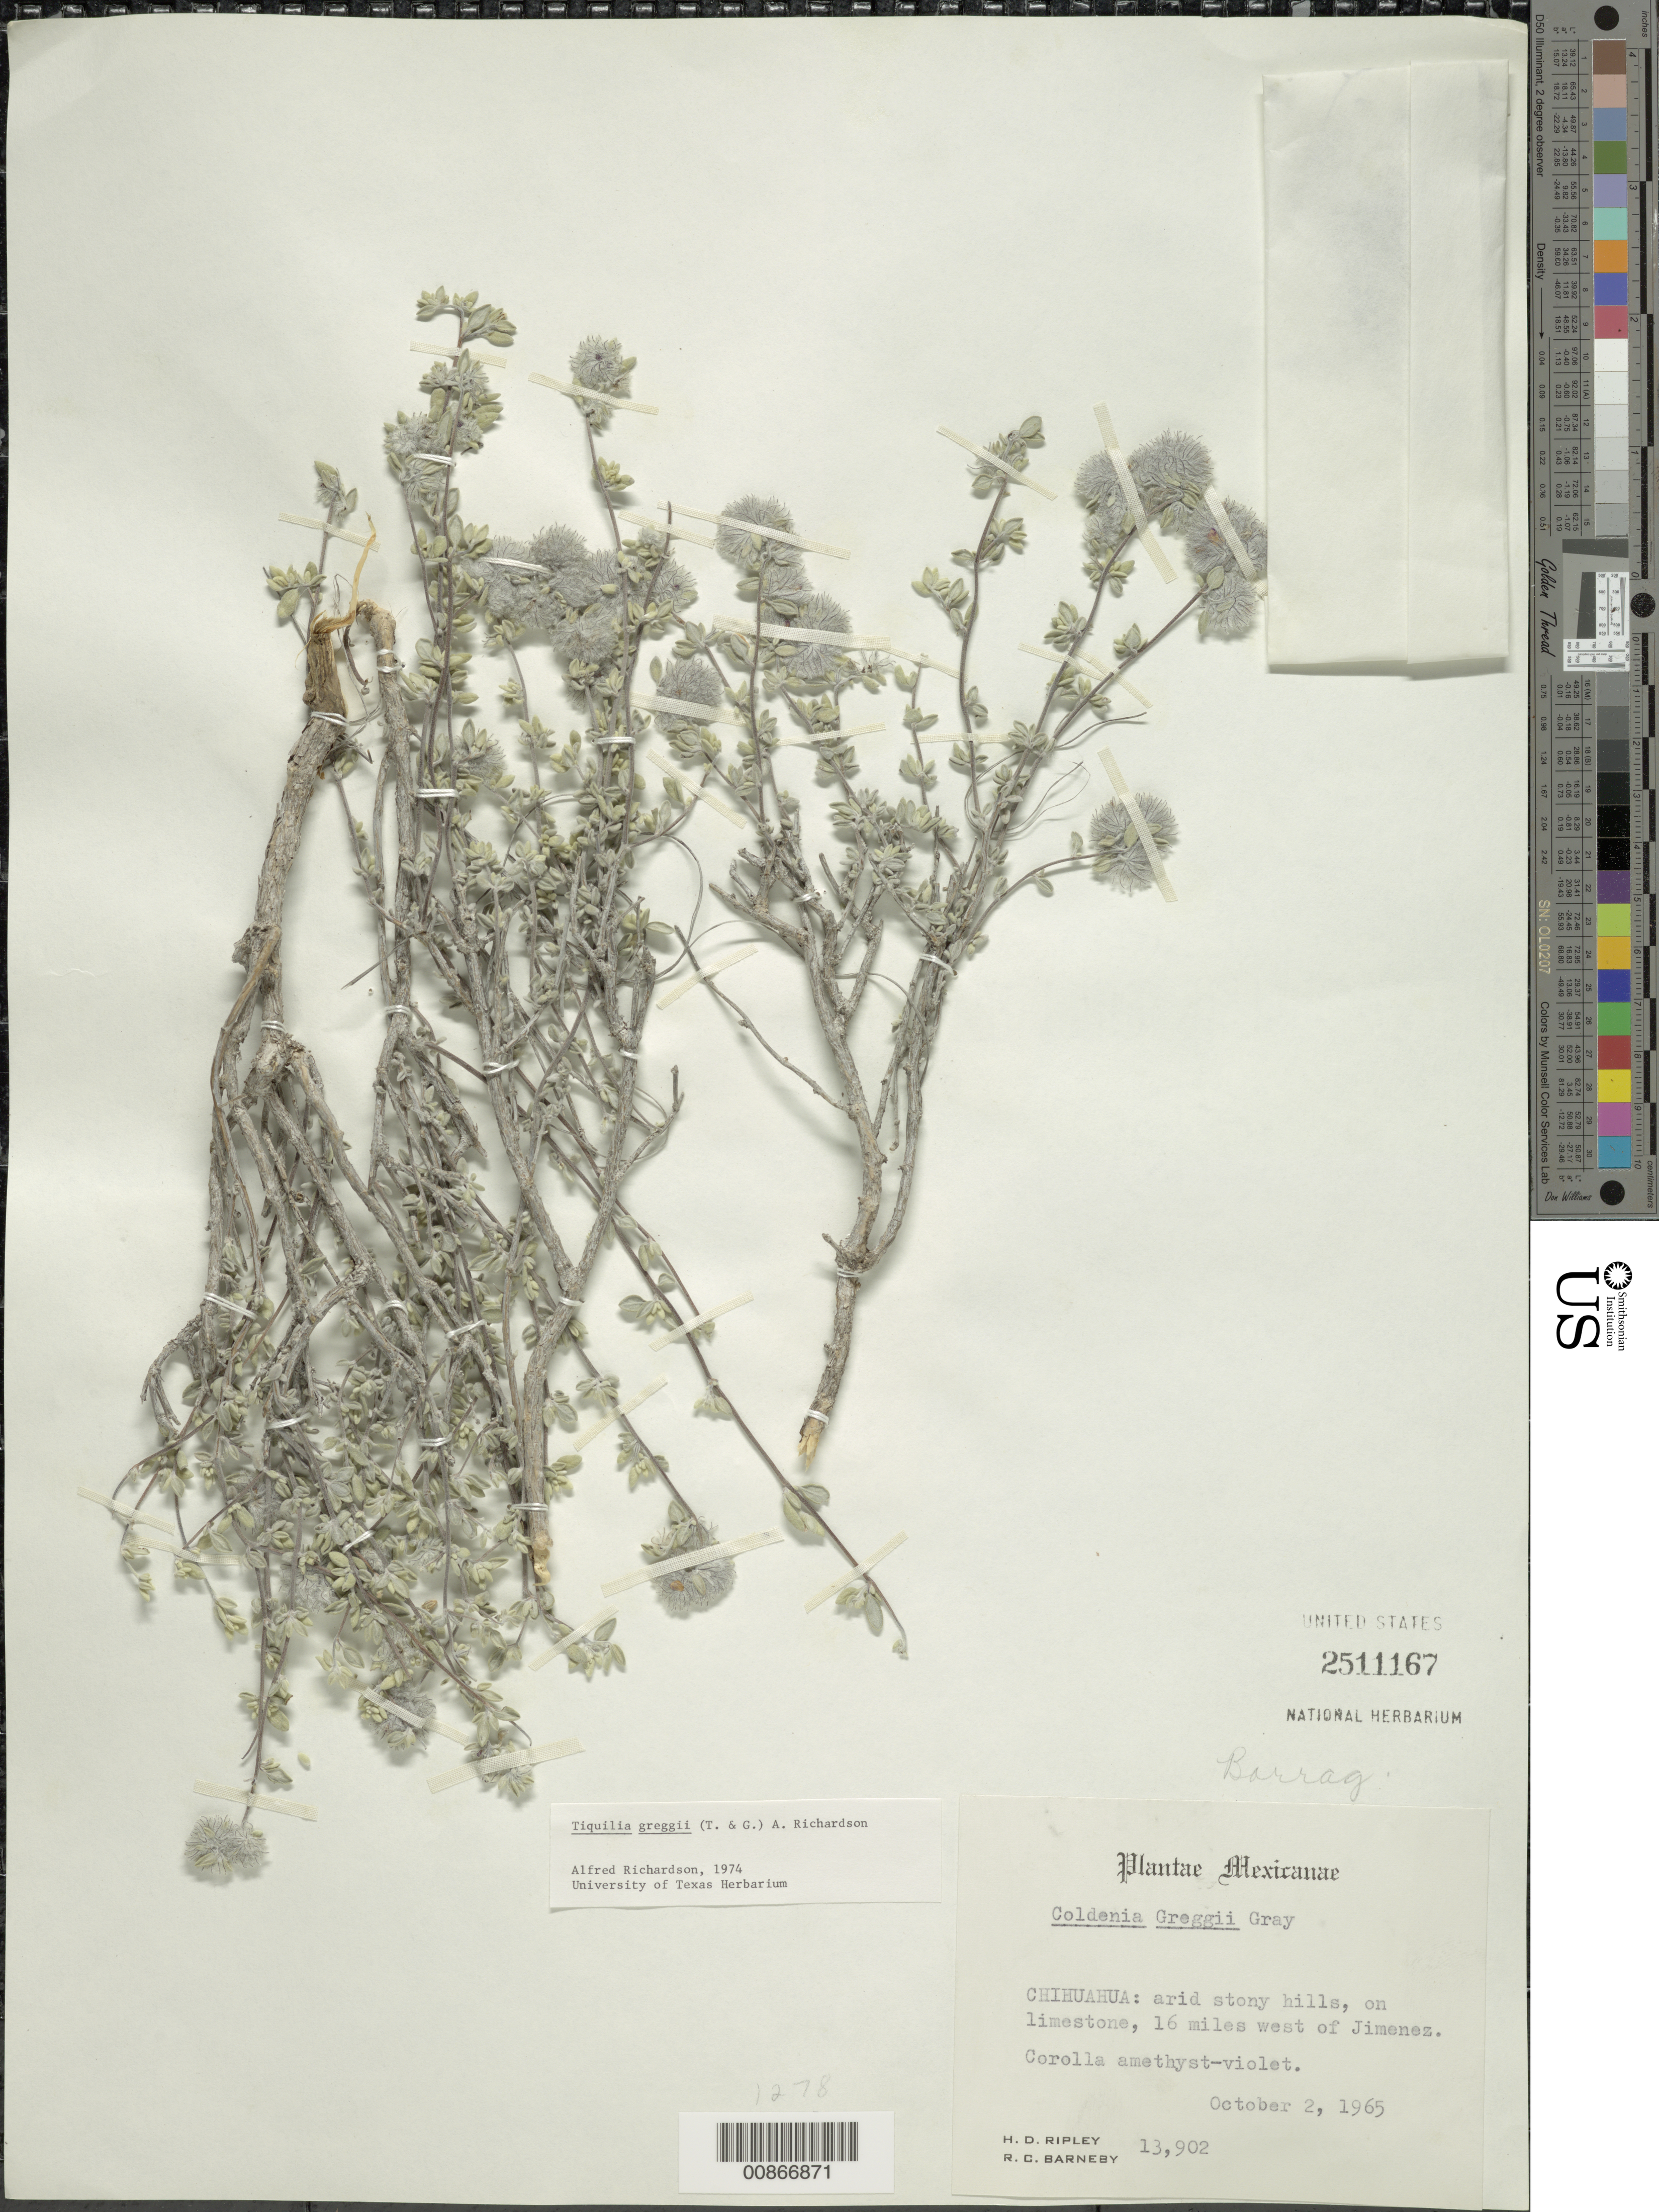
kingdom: Plantae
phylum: Tracheophyta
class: Magnoliopsida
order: Boraginales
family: Ehretiaceae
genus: Tiquilia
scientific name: Tiquilia greggii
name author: (Torr.) A.T. Richardson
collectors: H. Ripley & R. C. Barneby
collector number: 13902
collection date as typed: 02 Oct 1965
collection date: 1965-10-02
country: Mexico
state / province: Chihuahua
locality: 16 mi. west of Jiménez, Chihuahua.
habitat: Arid stony hills, on limestone.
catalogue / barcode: US 2511167